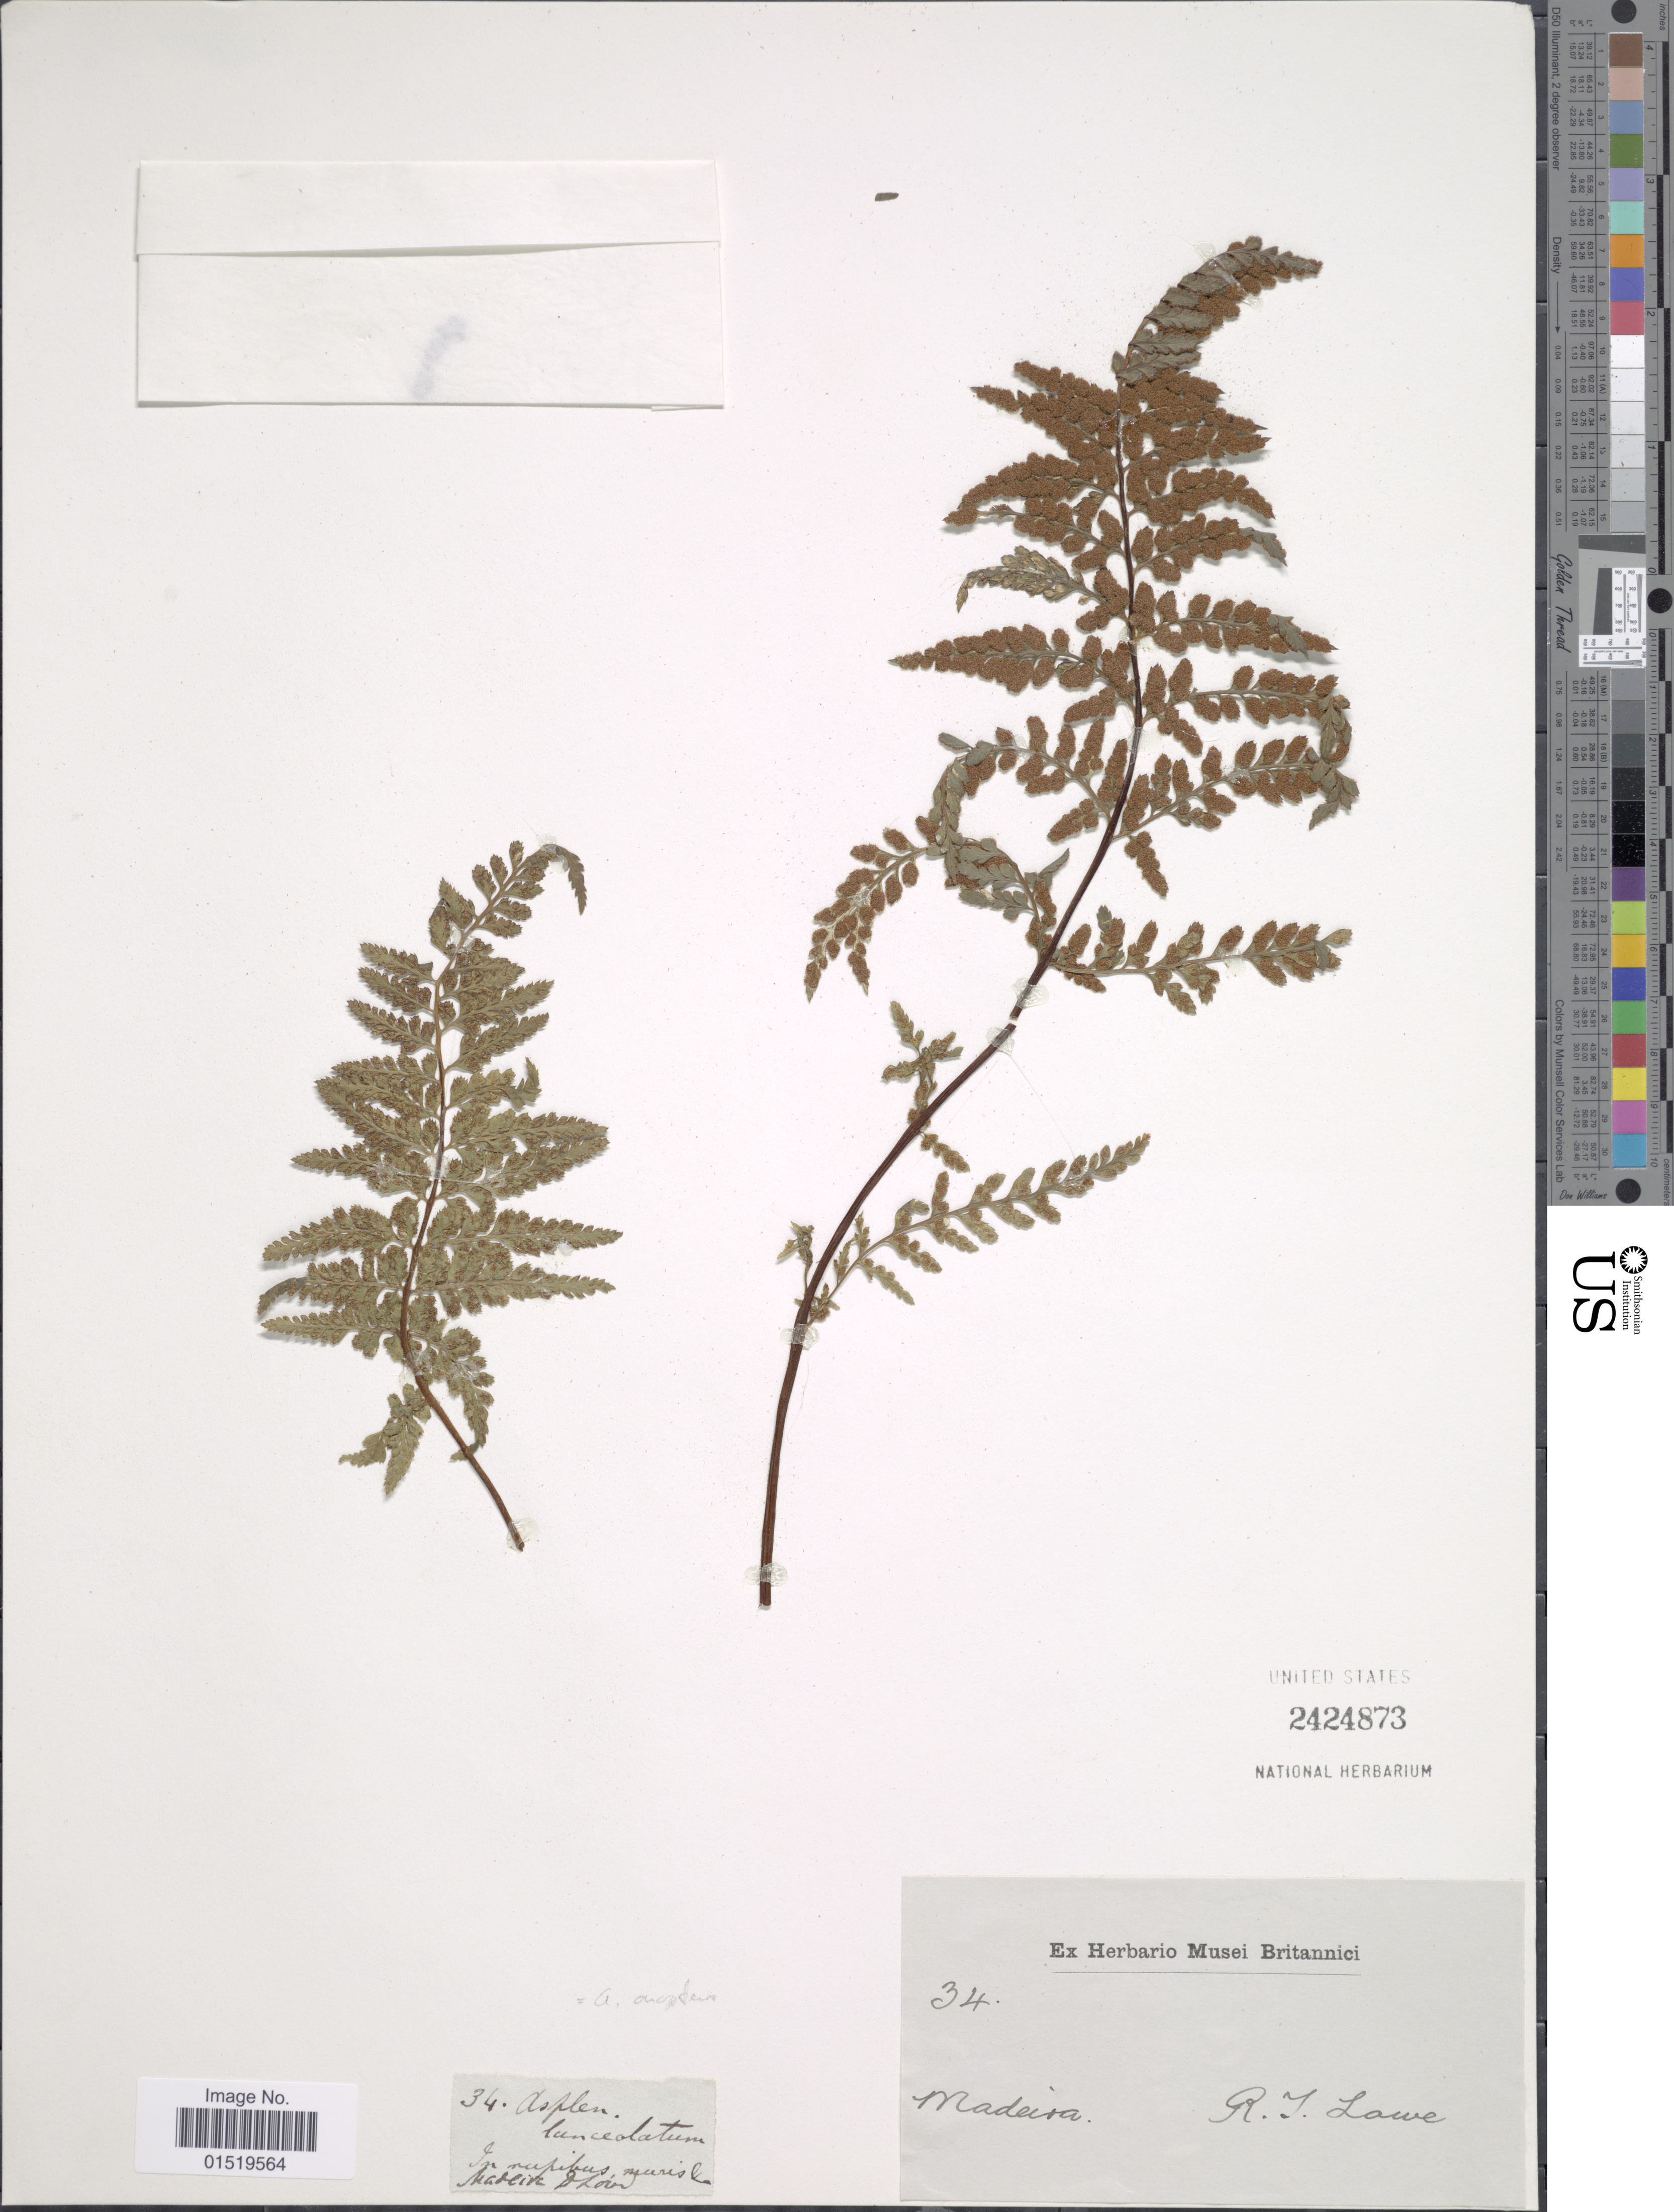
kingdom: Plantae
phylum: Tracheophyta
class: Polypodiopsida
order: Polypodiales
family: Aspleniaceae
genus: Asplenium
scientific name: Asplenium sp.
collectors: R. T. Lowe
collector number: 34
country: Portugal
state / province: Madeira (Aut. Reg.)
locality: In rupibus muris la Nad [illegible text]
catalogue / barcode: US 2424873